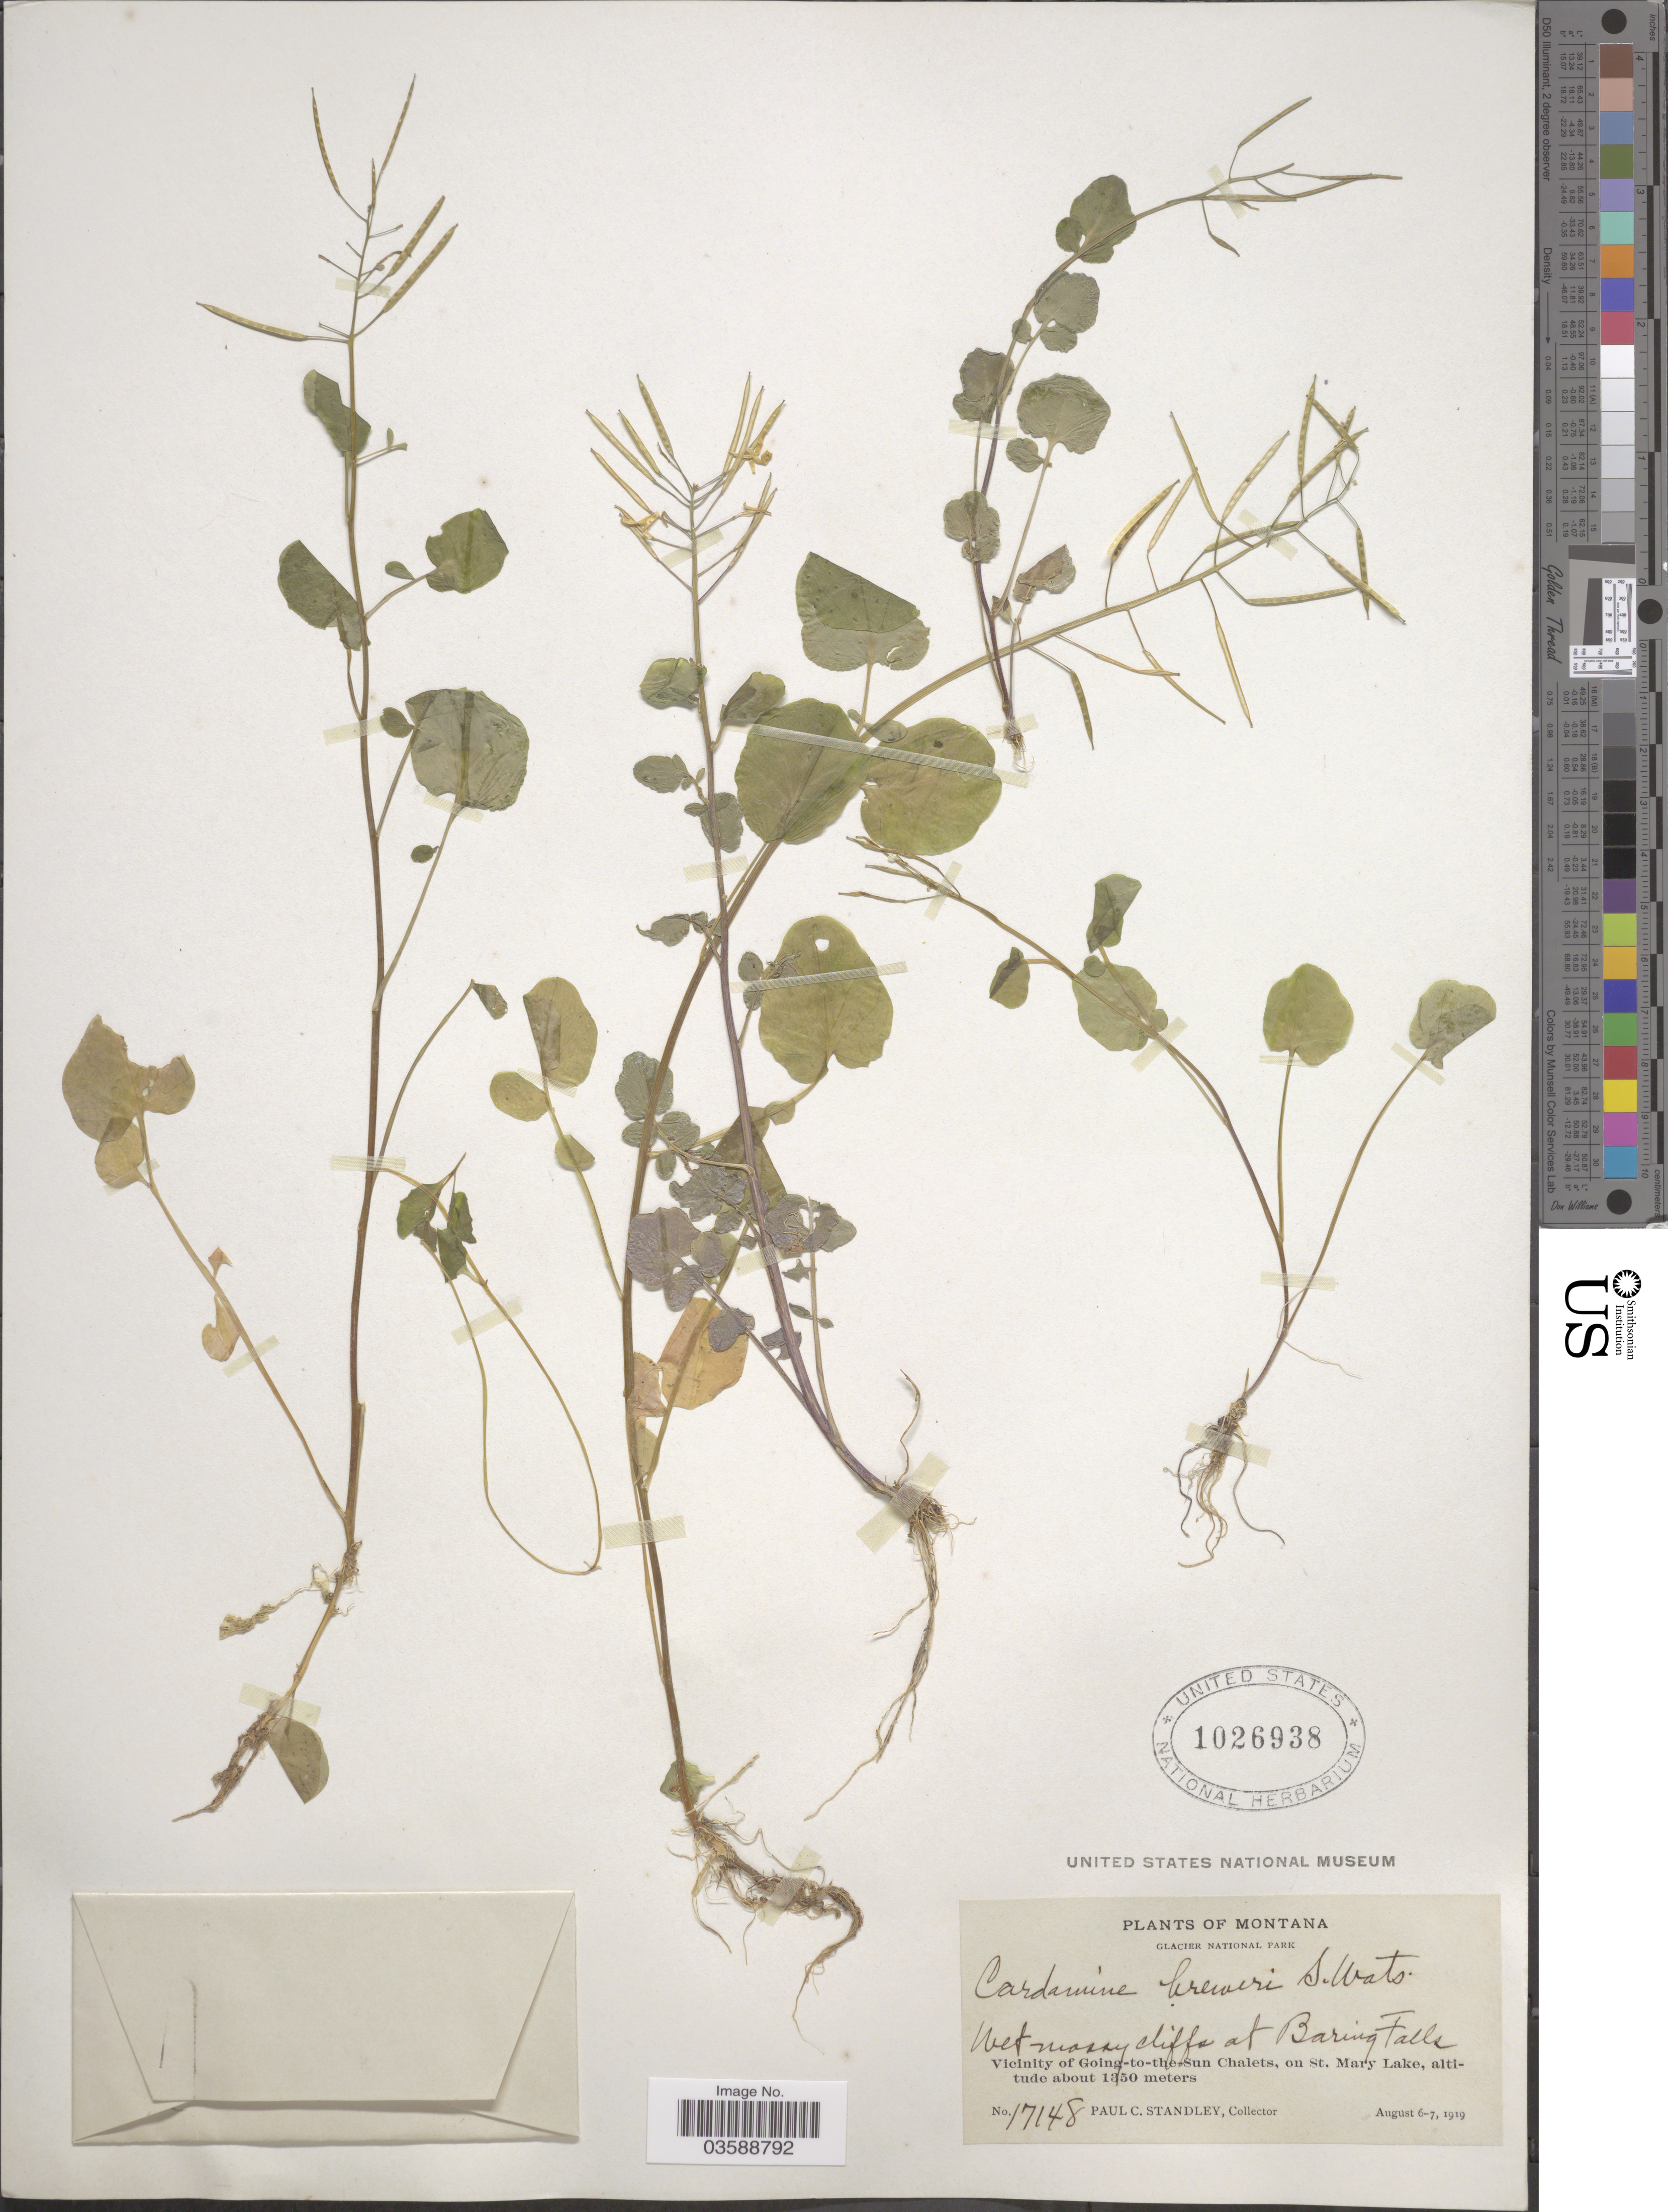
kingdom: Plantae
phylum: Tracheophyta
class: Magnoliopsida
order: Brassicales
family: Brassicaceae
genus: Cardamine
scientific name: Cardamine breweri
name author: S. Watson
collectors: P. C. Standley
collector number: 17148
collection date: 1919-08-06/1919-08-07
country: United States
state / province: Montana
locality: Glacier National Park. At Baring Falls. Vicinity of Going-to-the-sun Chalets, on St. Mary Lake.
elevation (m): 1350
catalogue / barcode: US 1026938